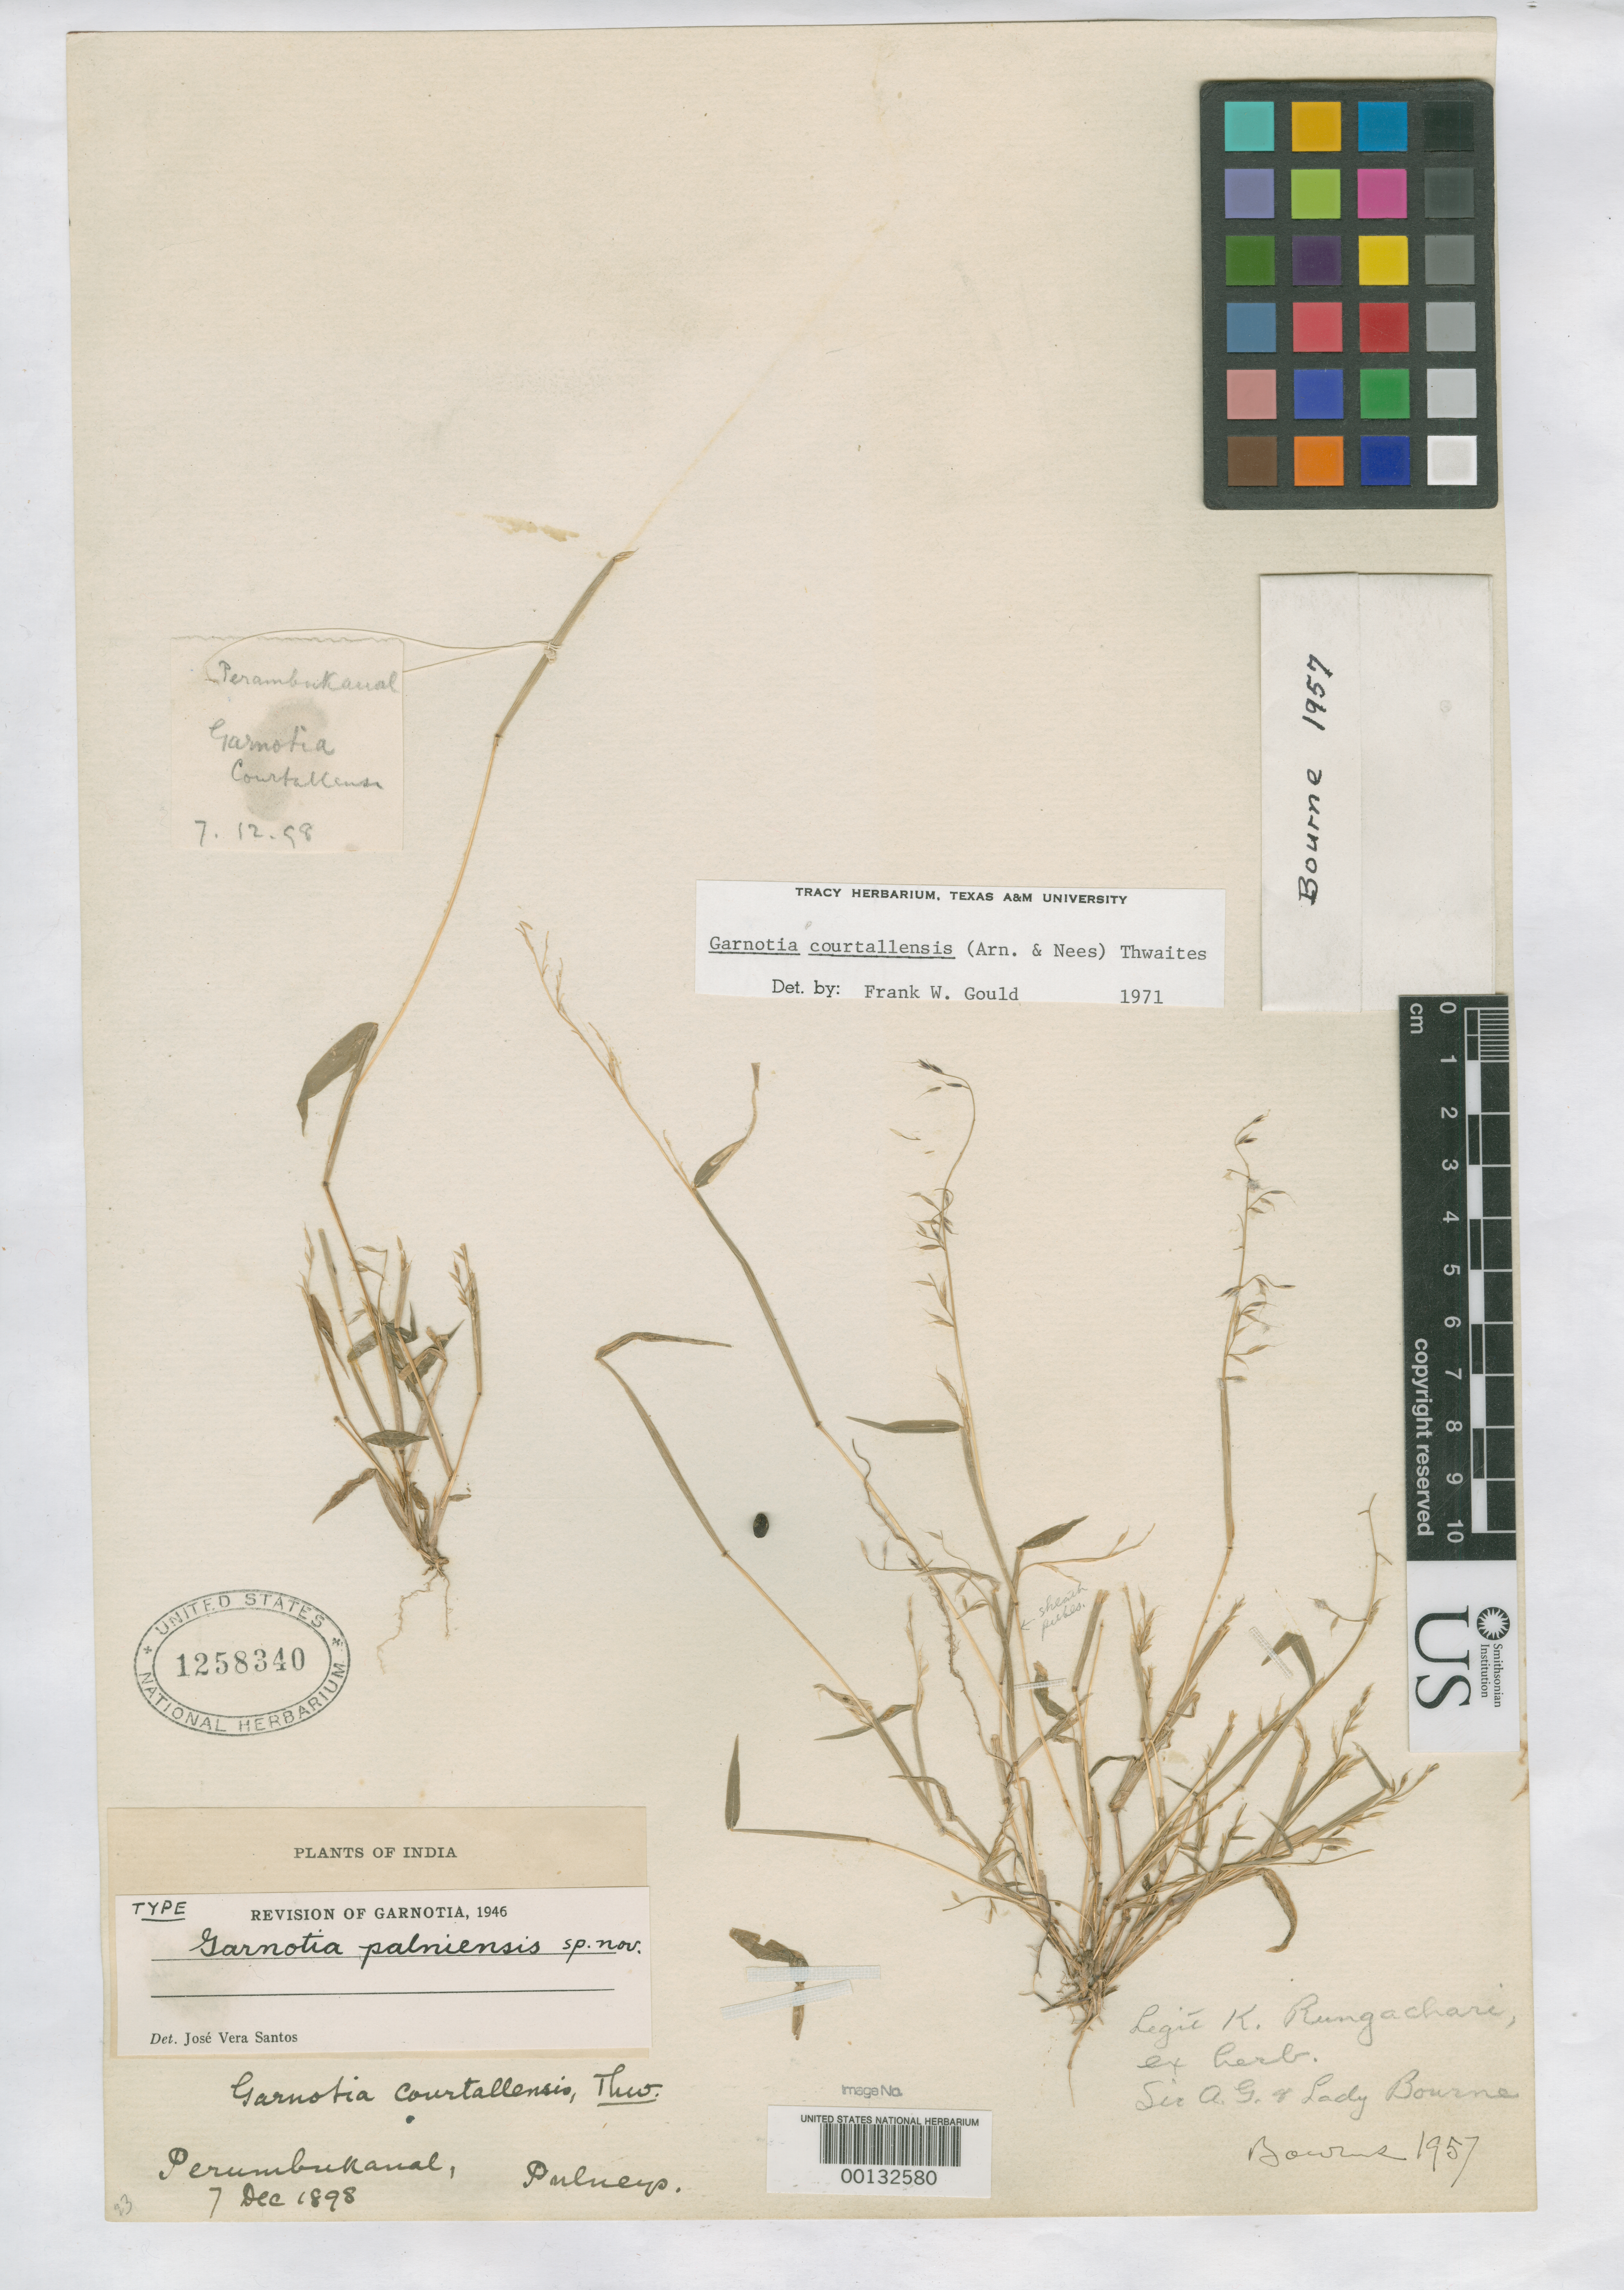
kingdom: Plantae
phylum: Tracheophyta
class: Liliopsida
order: Poales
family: Poaceae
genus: Garnotia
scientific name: Garnotia palniensis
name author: Santos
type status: Holotype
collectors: K. Rungachari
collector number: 1957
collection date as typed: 07 Dec 1898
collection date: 1898-12-07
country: India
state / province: Tamil Nadu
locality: In Perumbukanal, Pulney (Pulni), in regione Madurae.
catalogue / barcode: US 1258340